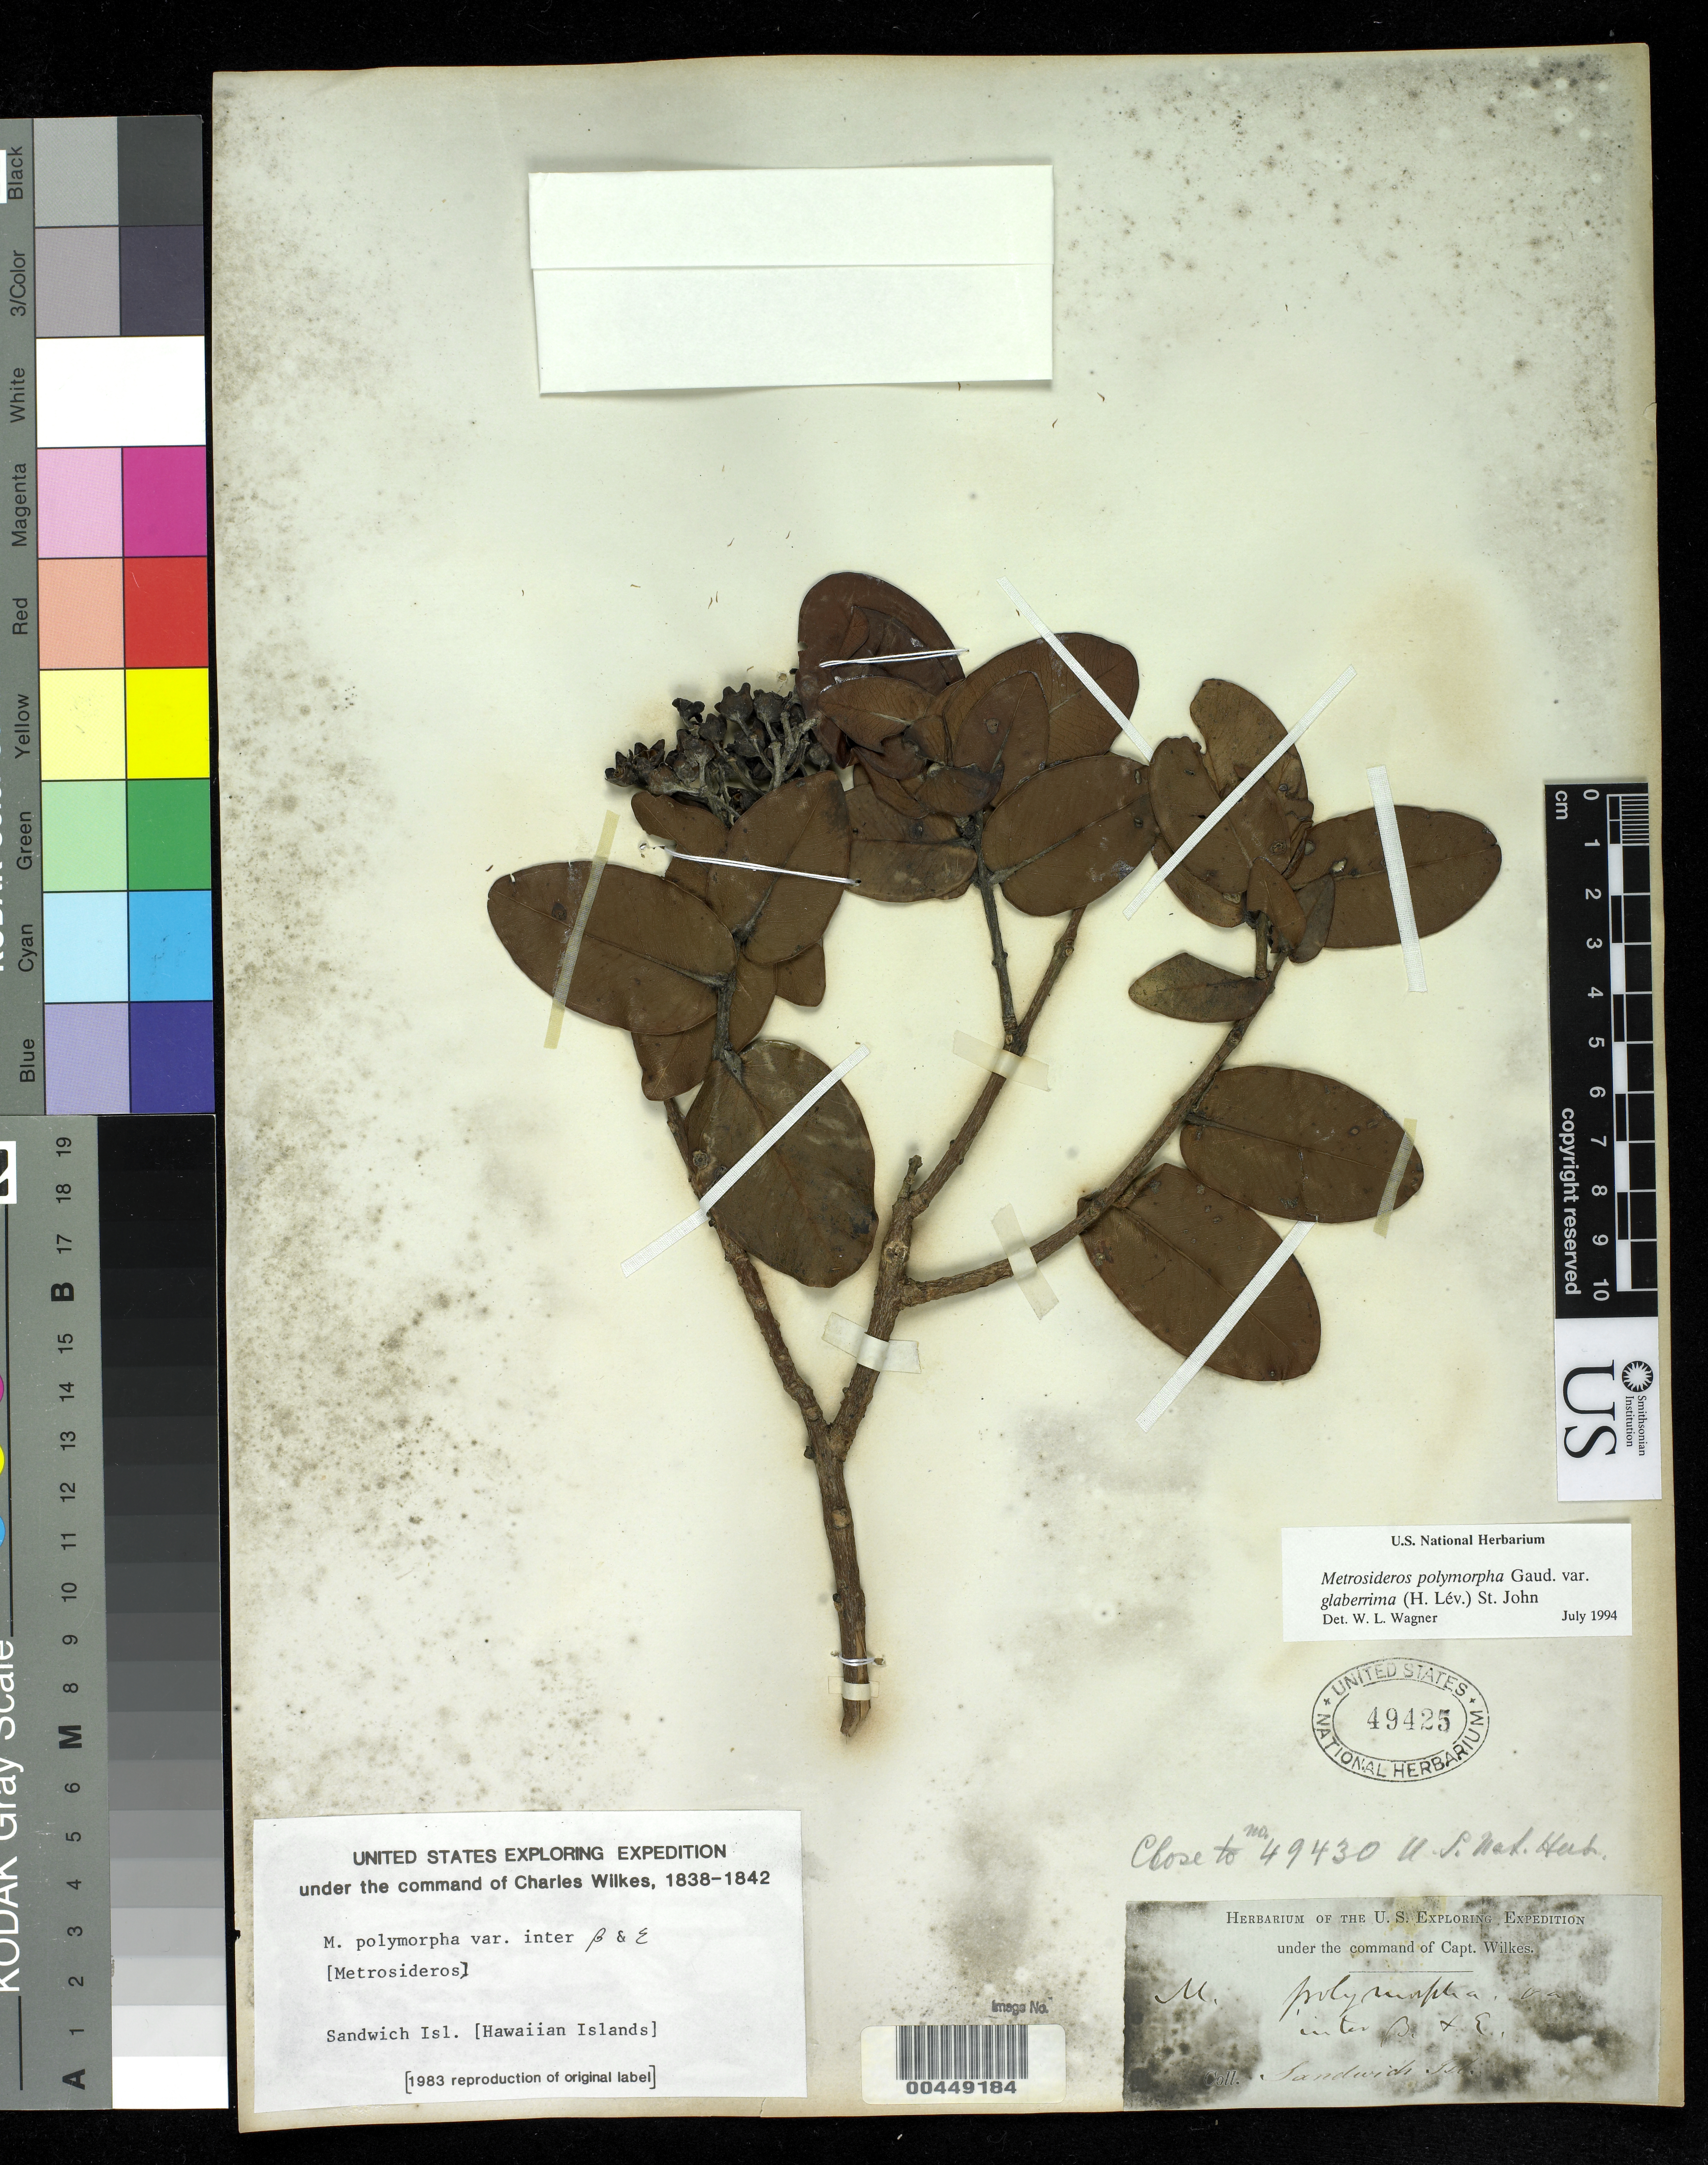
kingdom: Plantae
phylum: Tracheophyta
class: Magnoliopsida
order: Myrtales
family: Myrtaceae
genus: Metrosideros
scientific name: Metrosideros polymorpha var. glaberrima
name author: (H. Lév.) H. St. John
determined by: Wagner, W. L., (BOT), Smithsonian Institution - National Museum of Natural History (UNITED STATES)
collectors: Wilkes Explor. Exped.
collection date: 1838/1842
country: United States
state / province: Hawaii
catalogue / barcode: US 49425